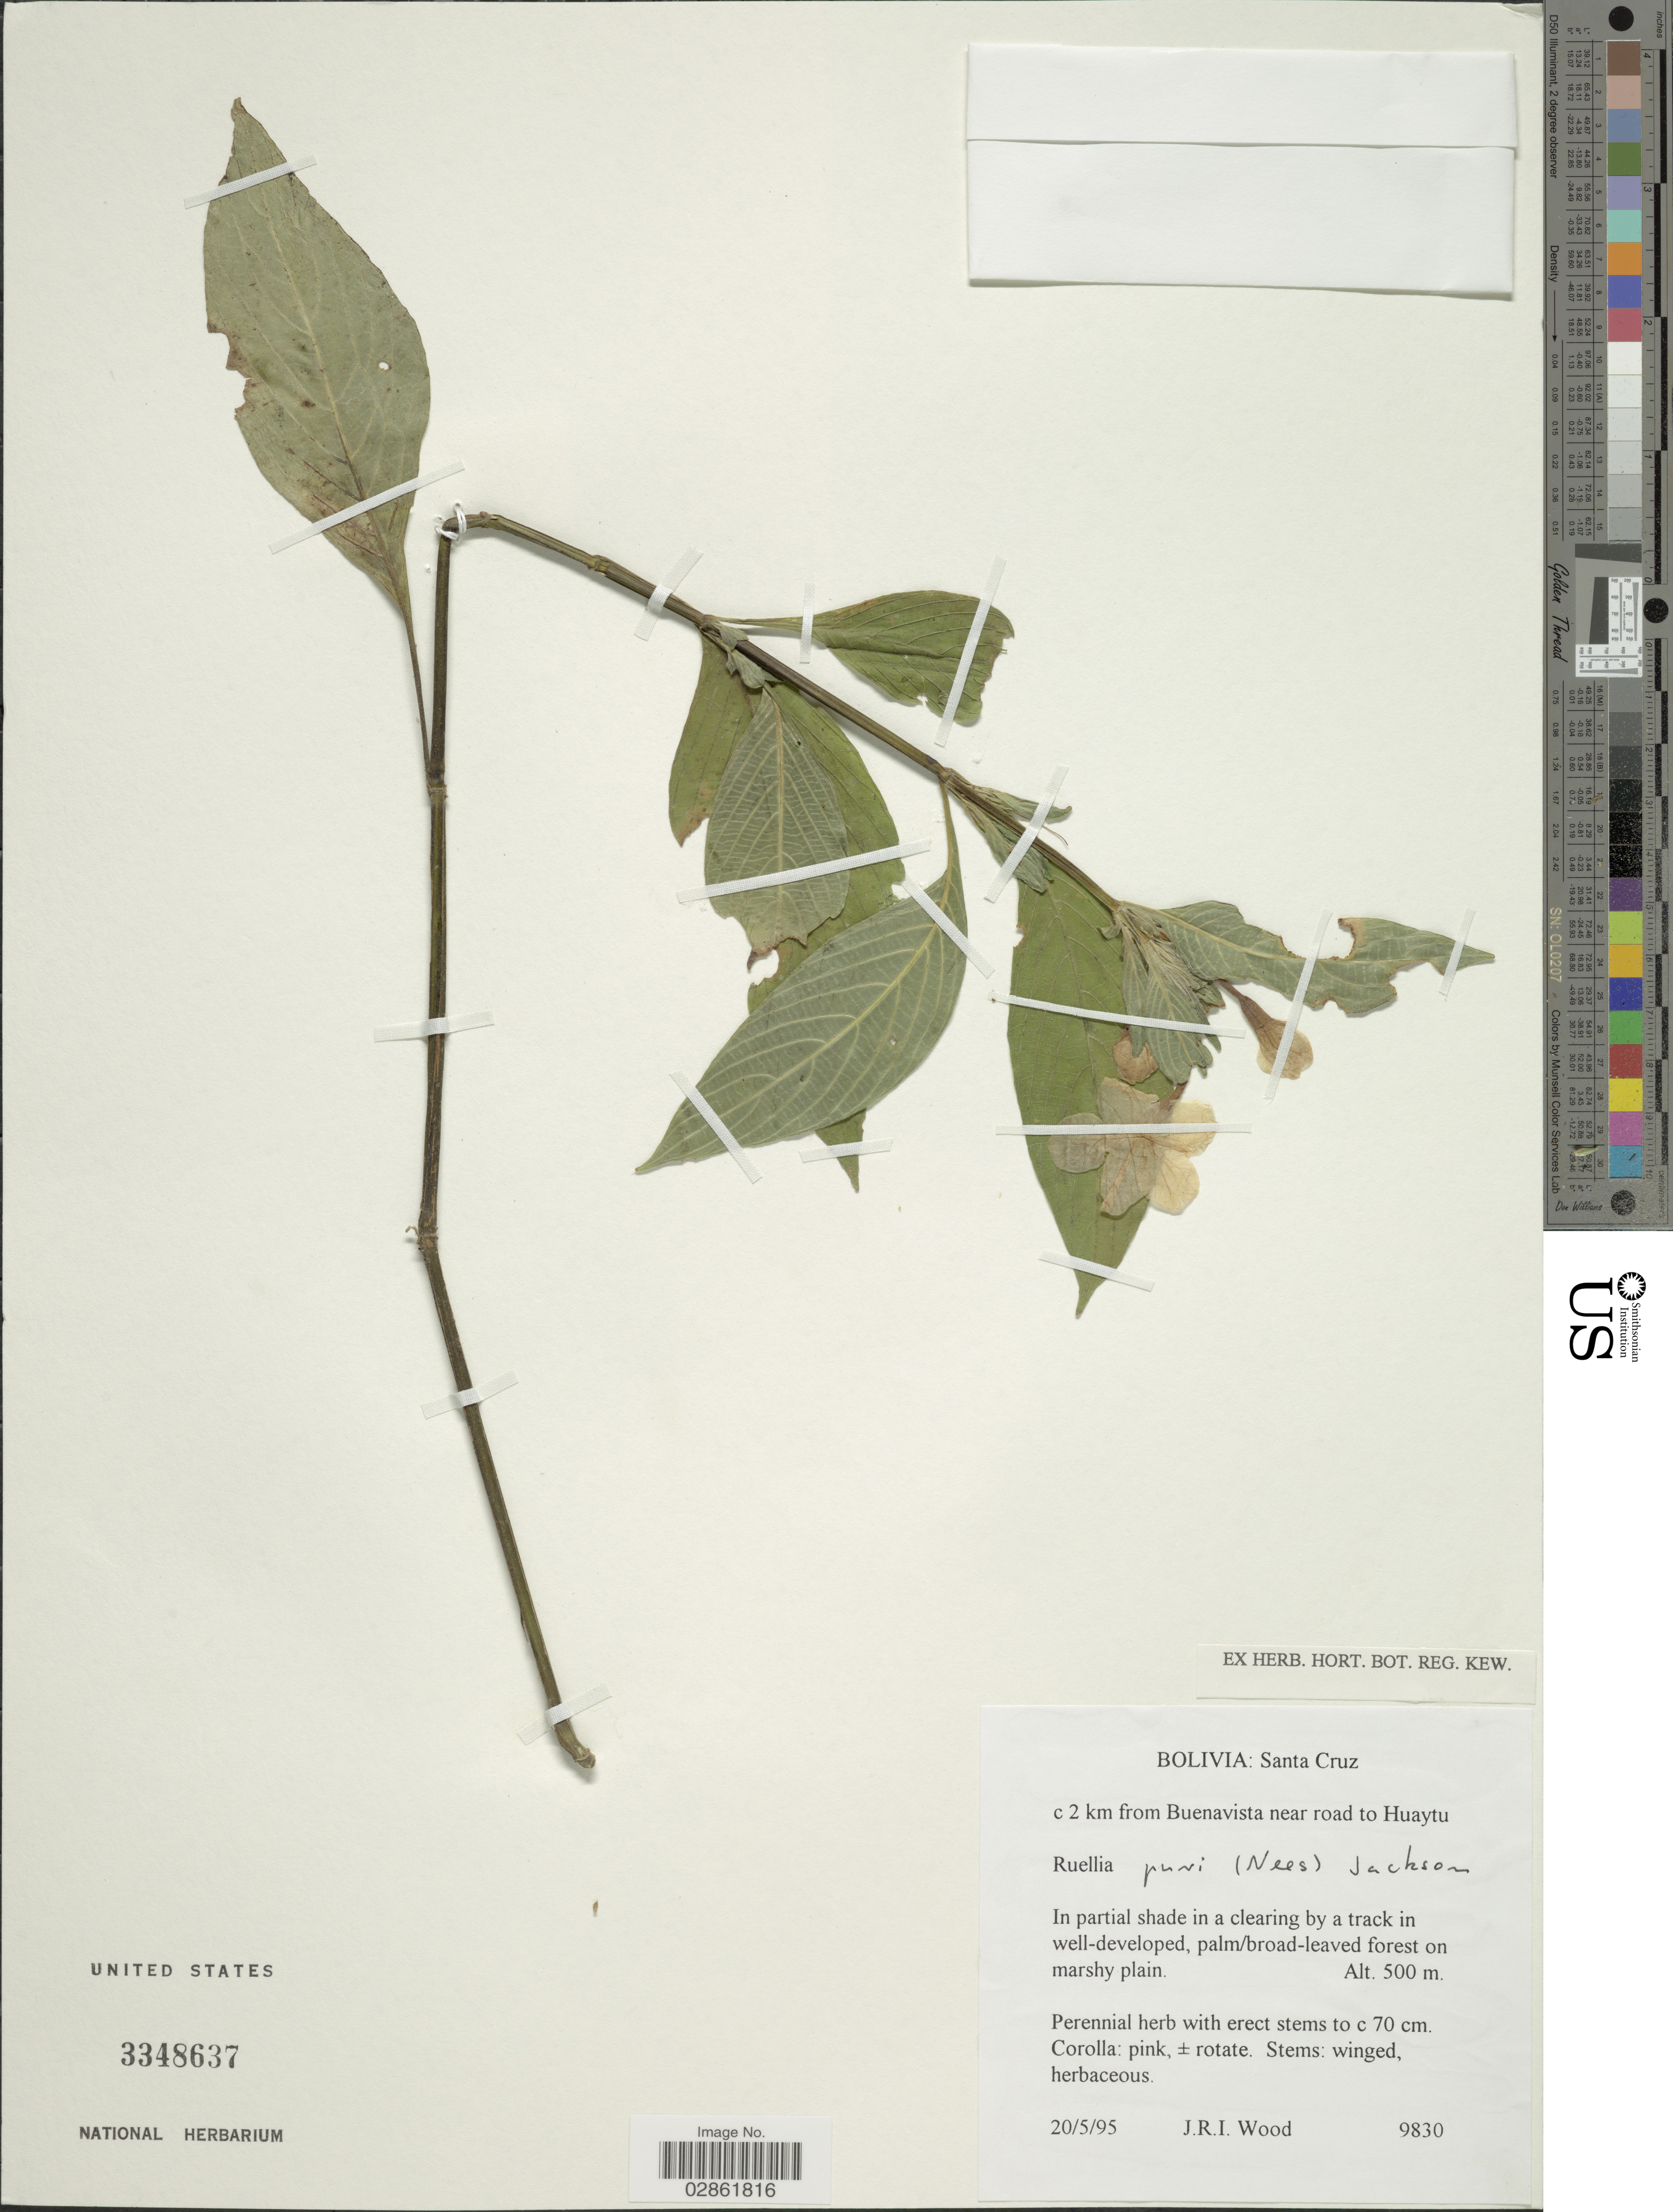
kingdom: Plantae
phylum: Tracheophyta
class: Magnoliopsida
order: Lamiales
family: Acanthaceae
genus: Ruellia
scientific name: Ruellia puri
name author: Mart. ex Nees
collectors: J. R. I. Wood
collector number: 9830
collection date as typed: Transcribed d/m/y: 20/5/95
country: Bolivia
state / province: Santa Cruz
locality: C 2 km from Buenavista near road to Huaytu.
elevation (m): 500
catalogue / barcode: US 3348637